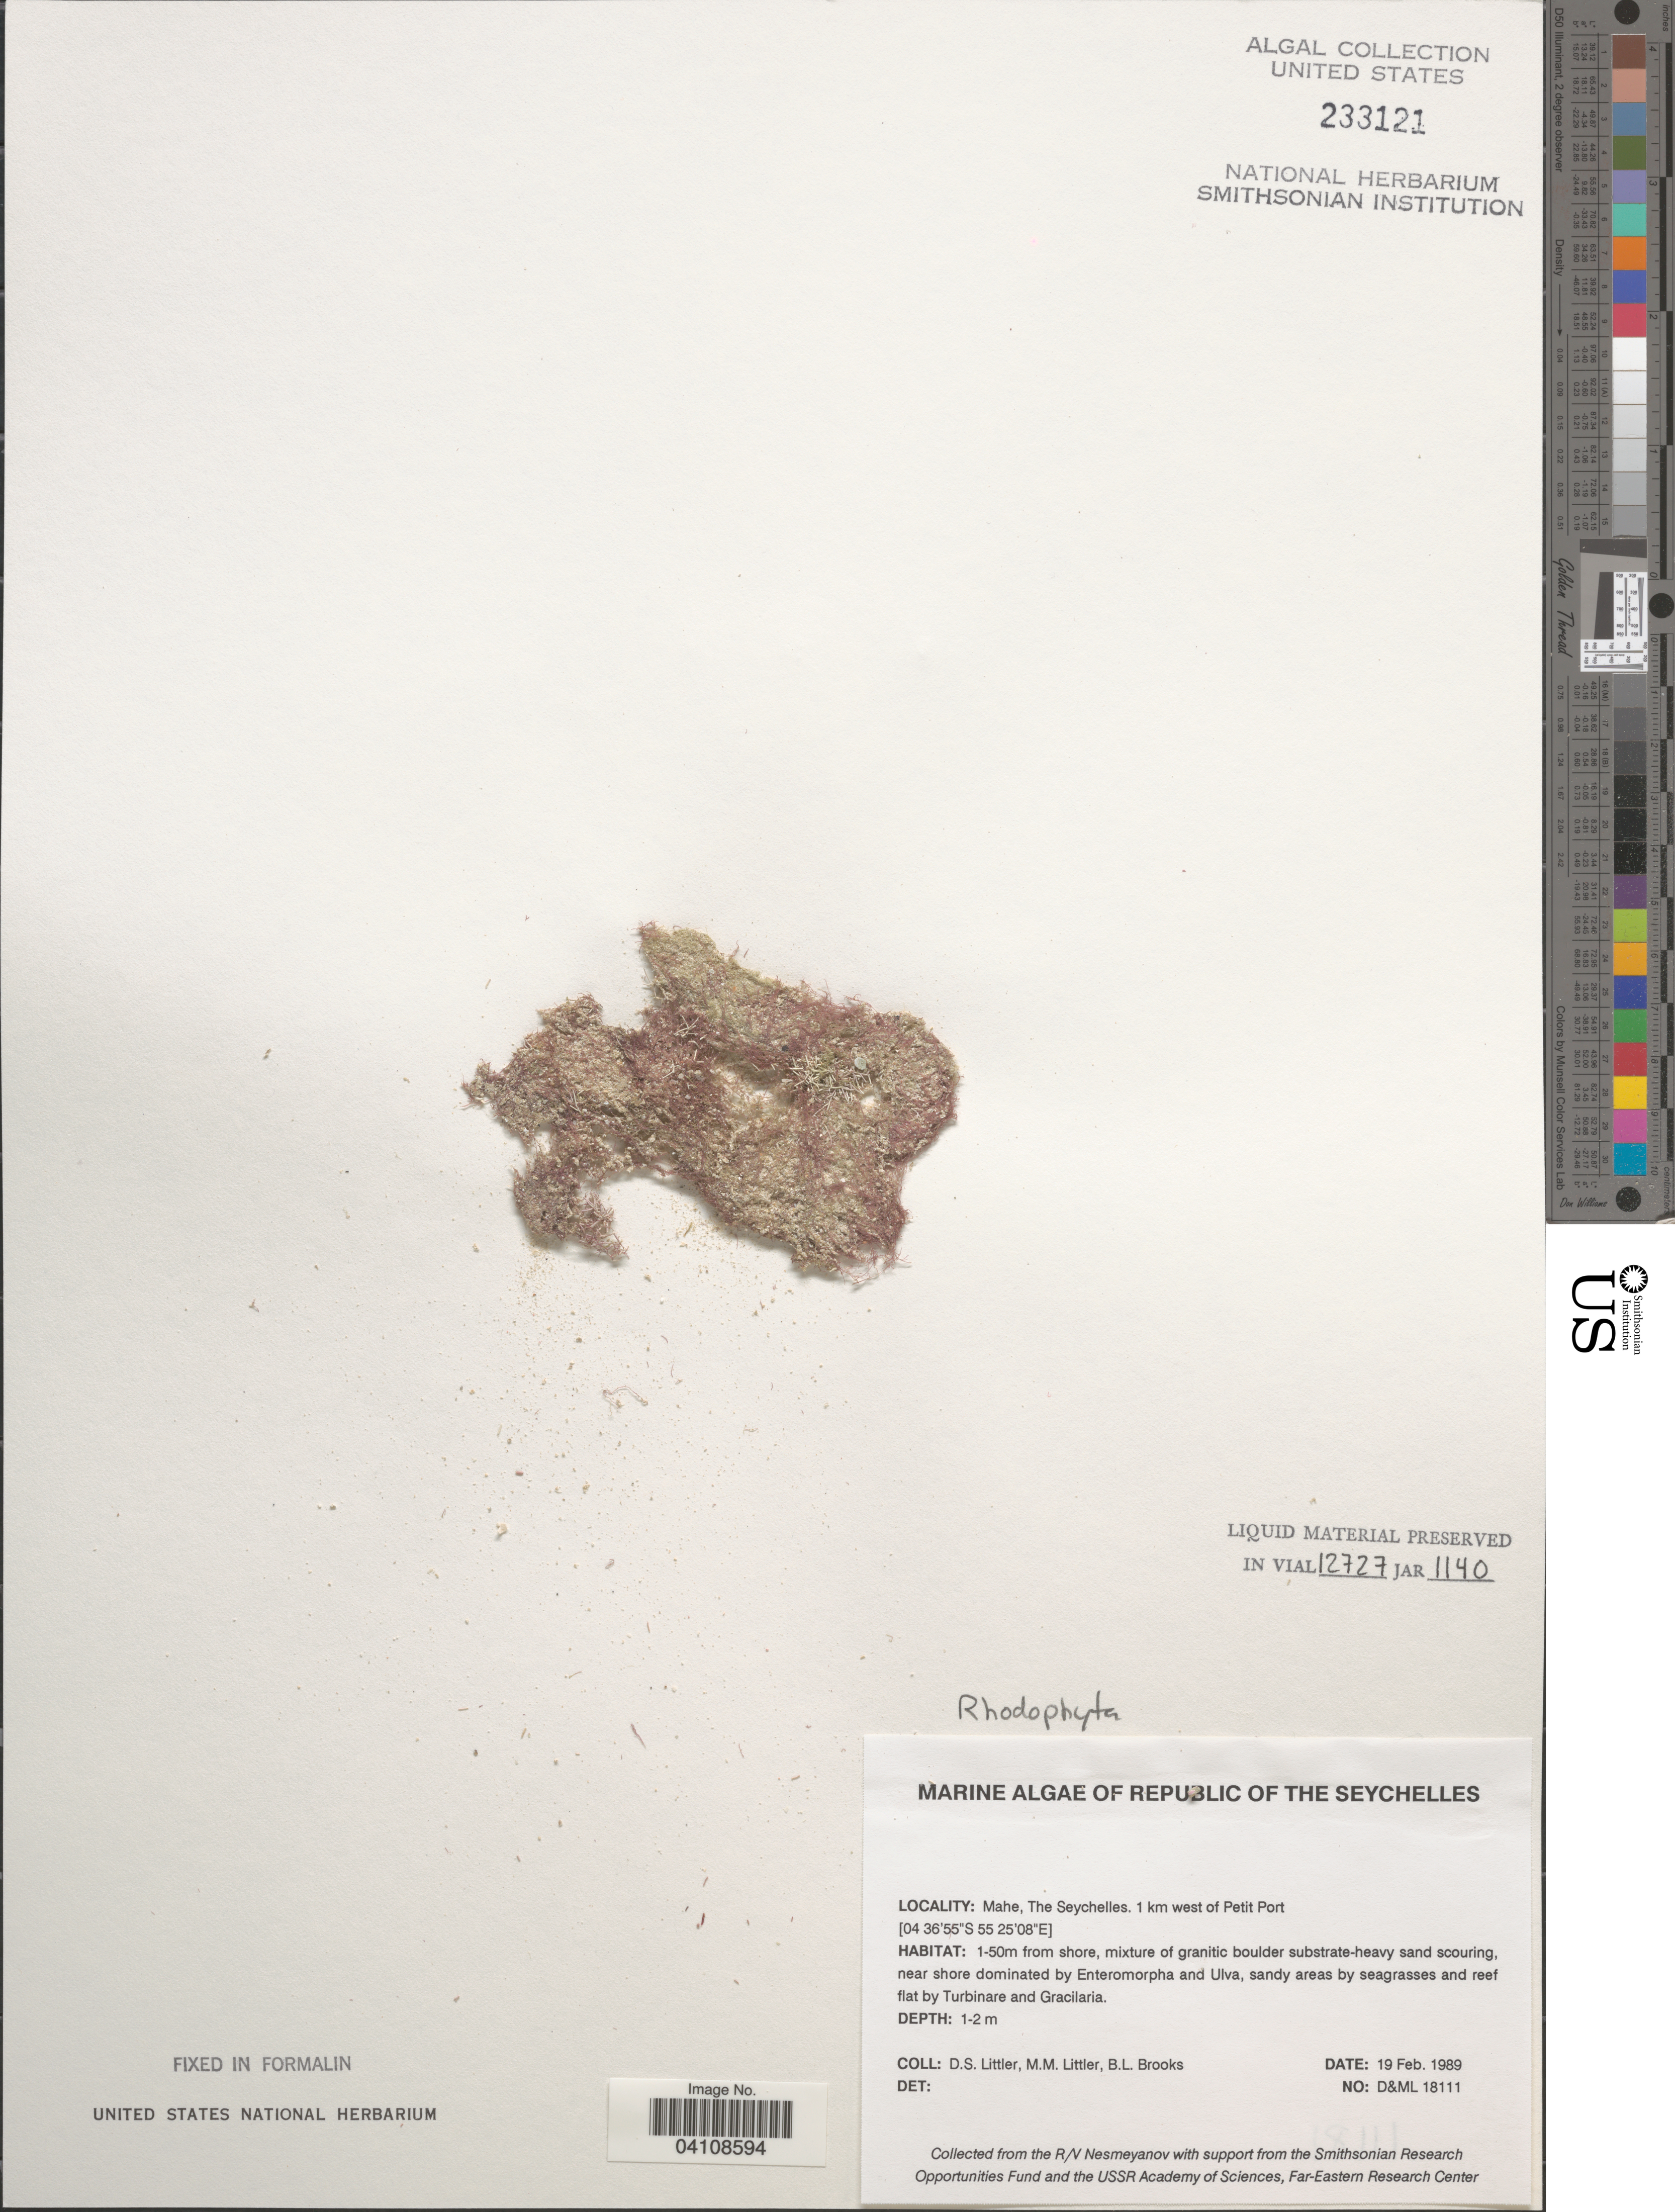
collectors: D. S. Littler & B. Brooks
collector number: D&ML18111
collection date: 1989-02-19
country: Seychelles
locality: Republic of The Seychelles. Mahe. 1 km west of Petit Port. 1-50m from shore.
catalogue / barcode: US 233121